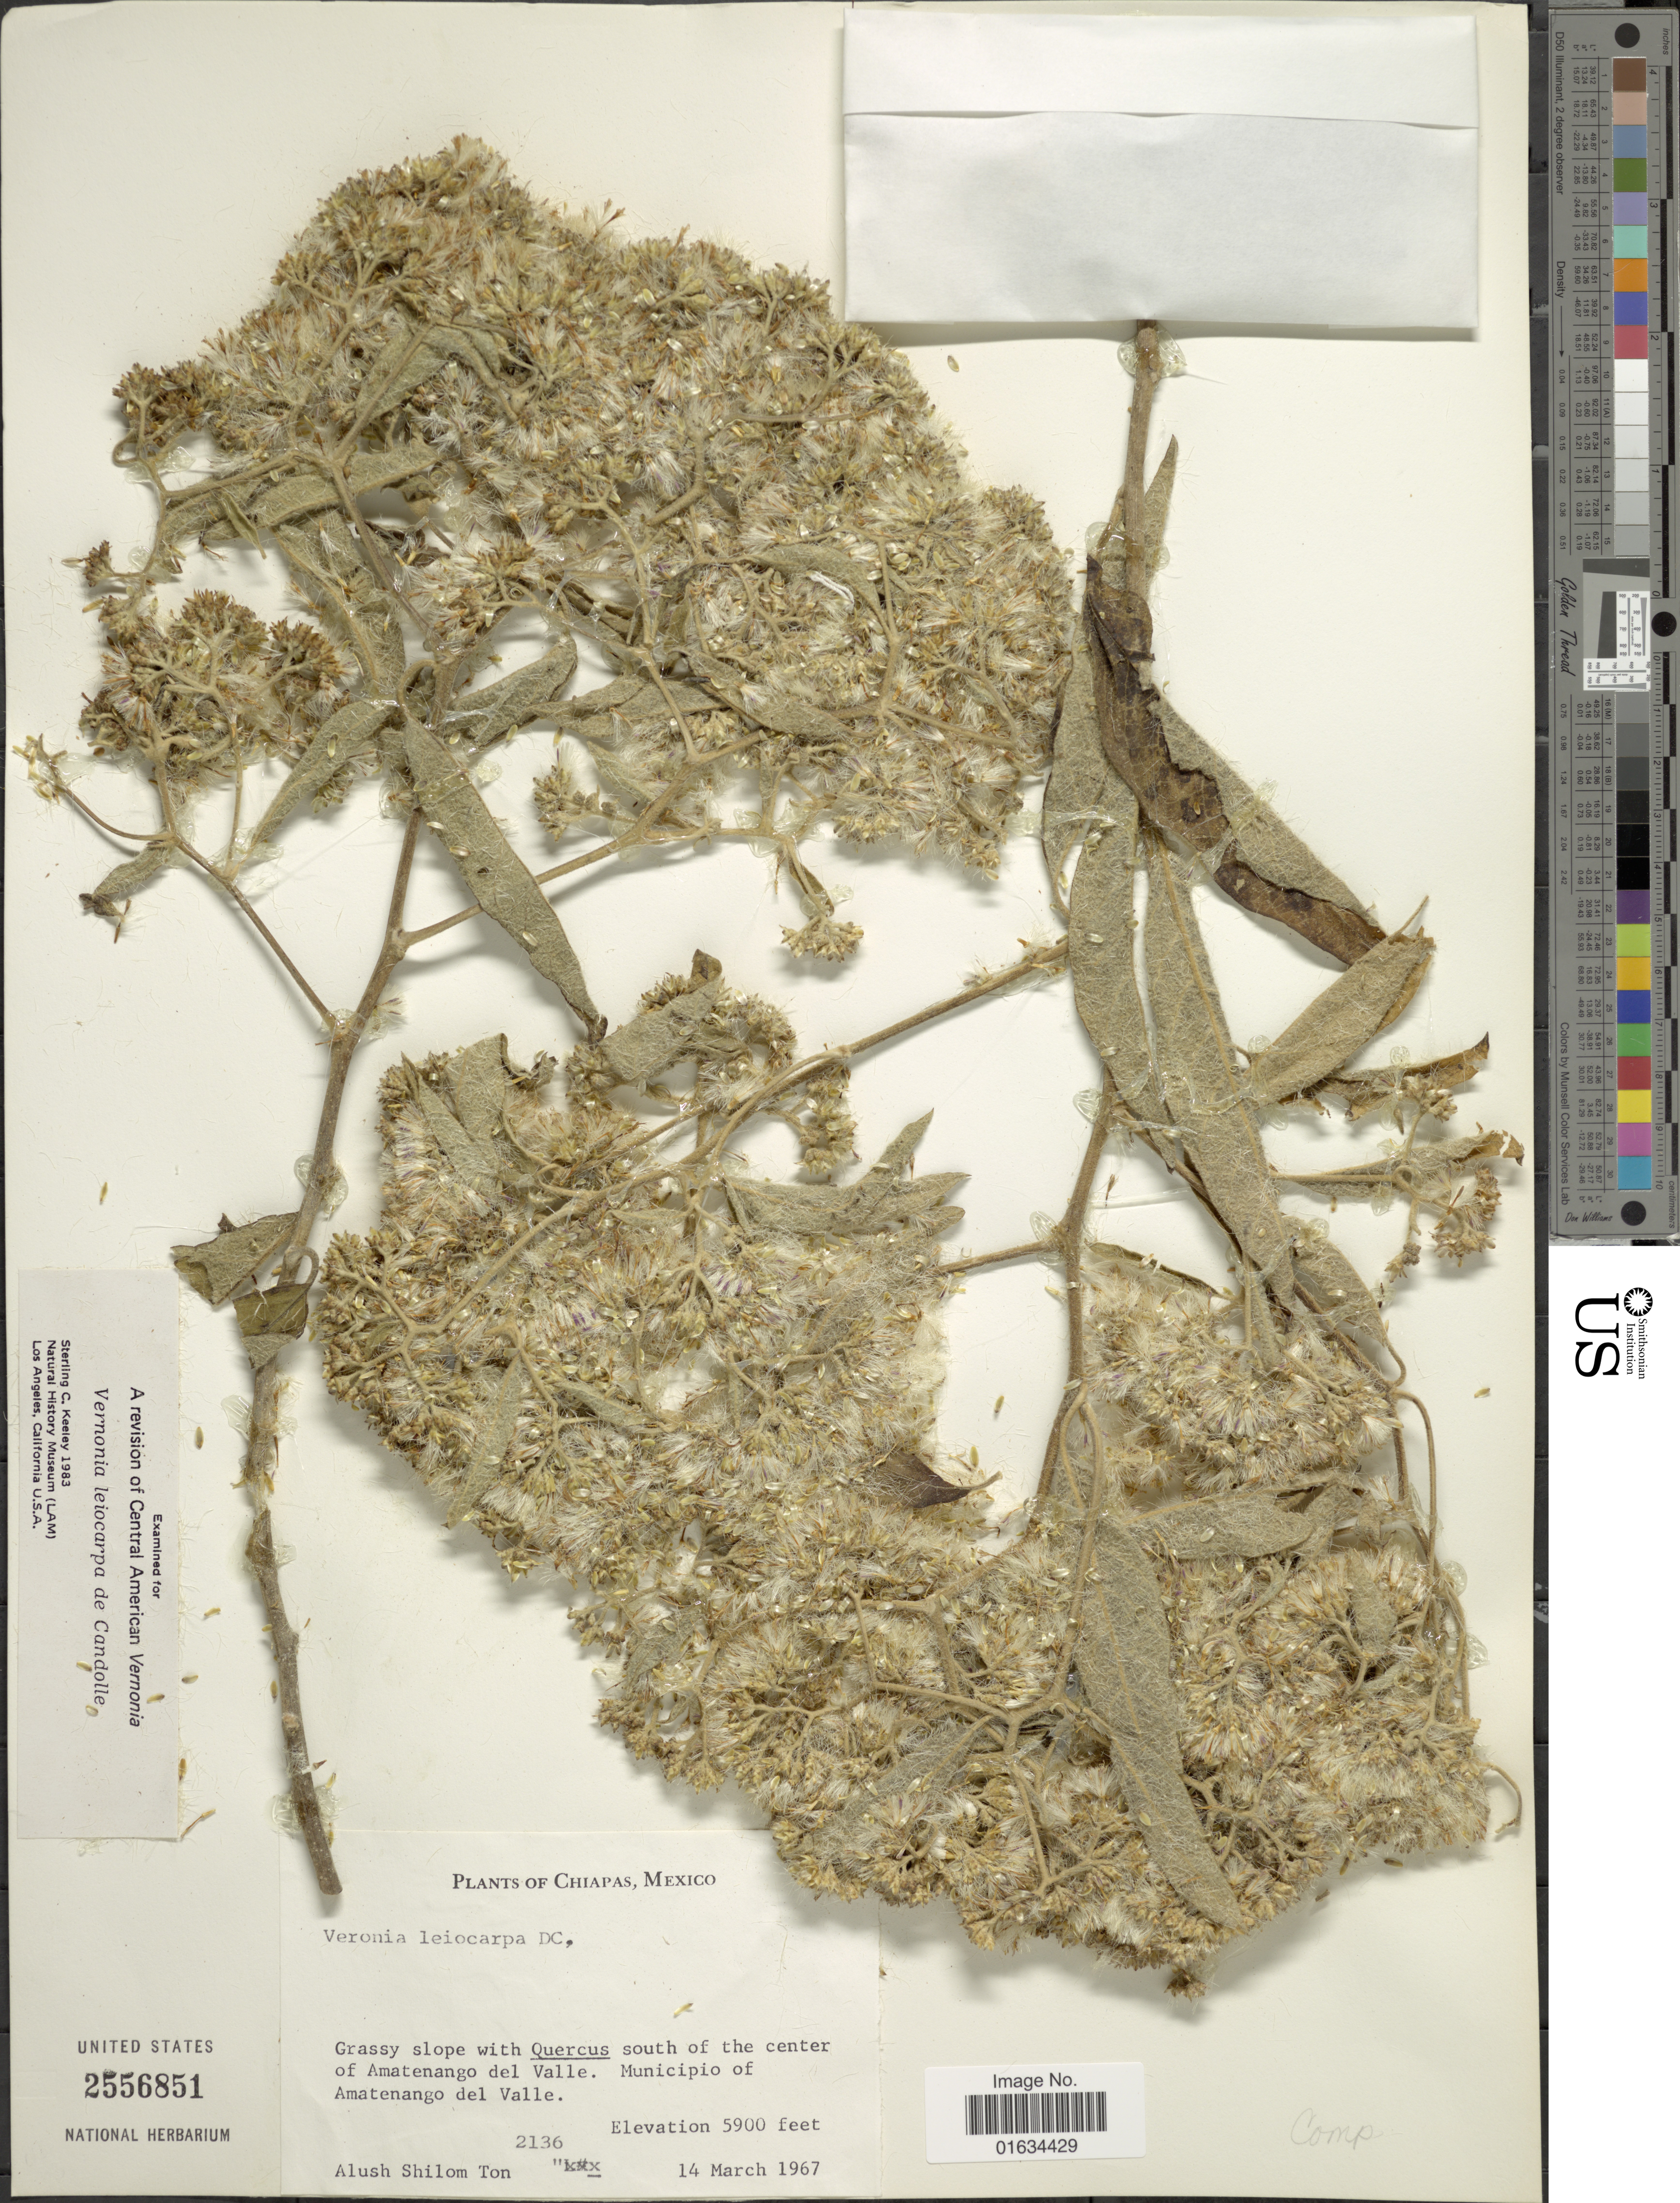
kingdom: Plantae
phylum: Tracheophyta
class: Magnoliopsida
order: Asterales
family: Asteraceae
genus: Eremosis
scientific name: Eremosis leiocarpa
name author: (DC.) Gleason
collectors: A. S. Ton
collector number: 2136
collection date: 1967-03-14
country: Mexico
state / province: Chiapas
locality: South center of Amatenango del Valle, Municipio of Amatenango del Valle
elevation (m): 1798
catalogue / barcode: US 2556851